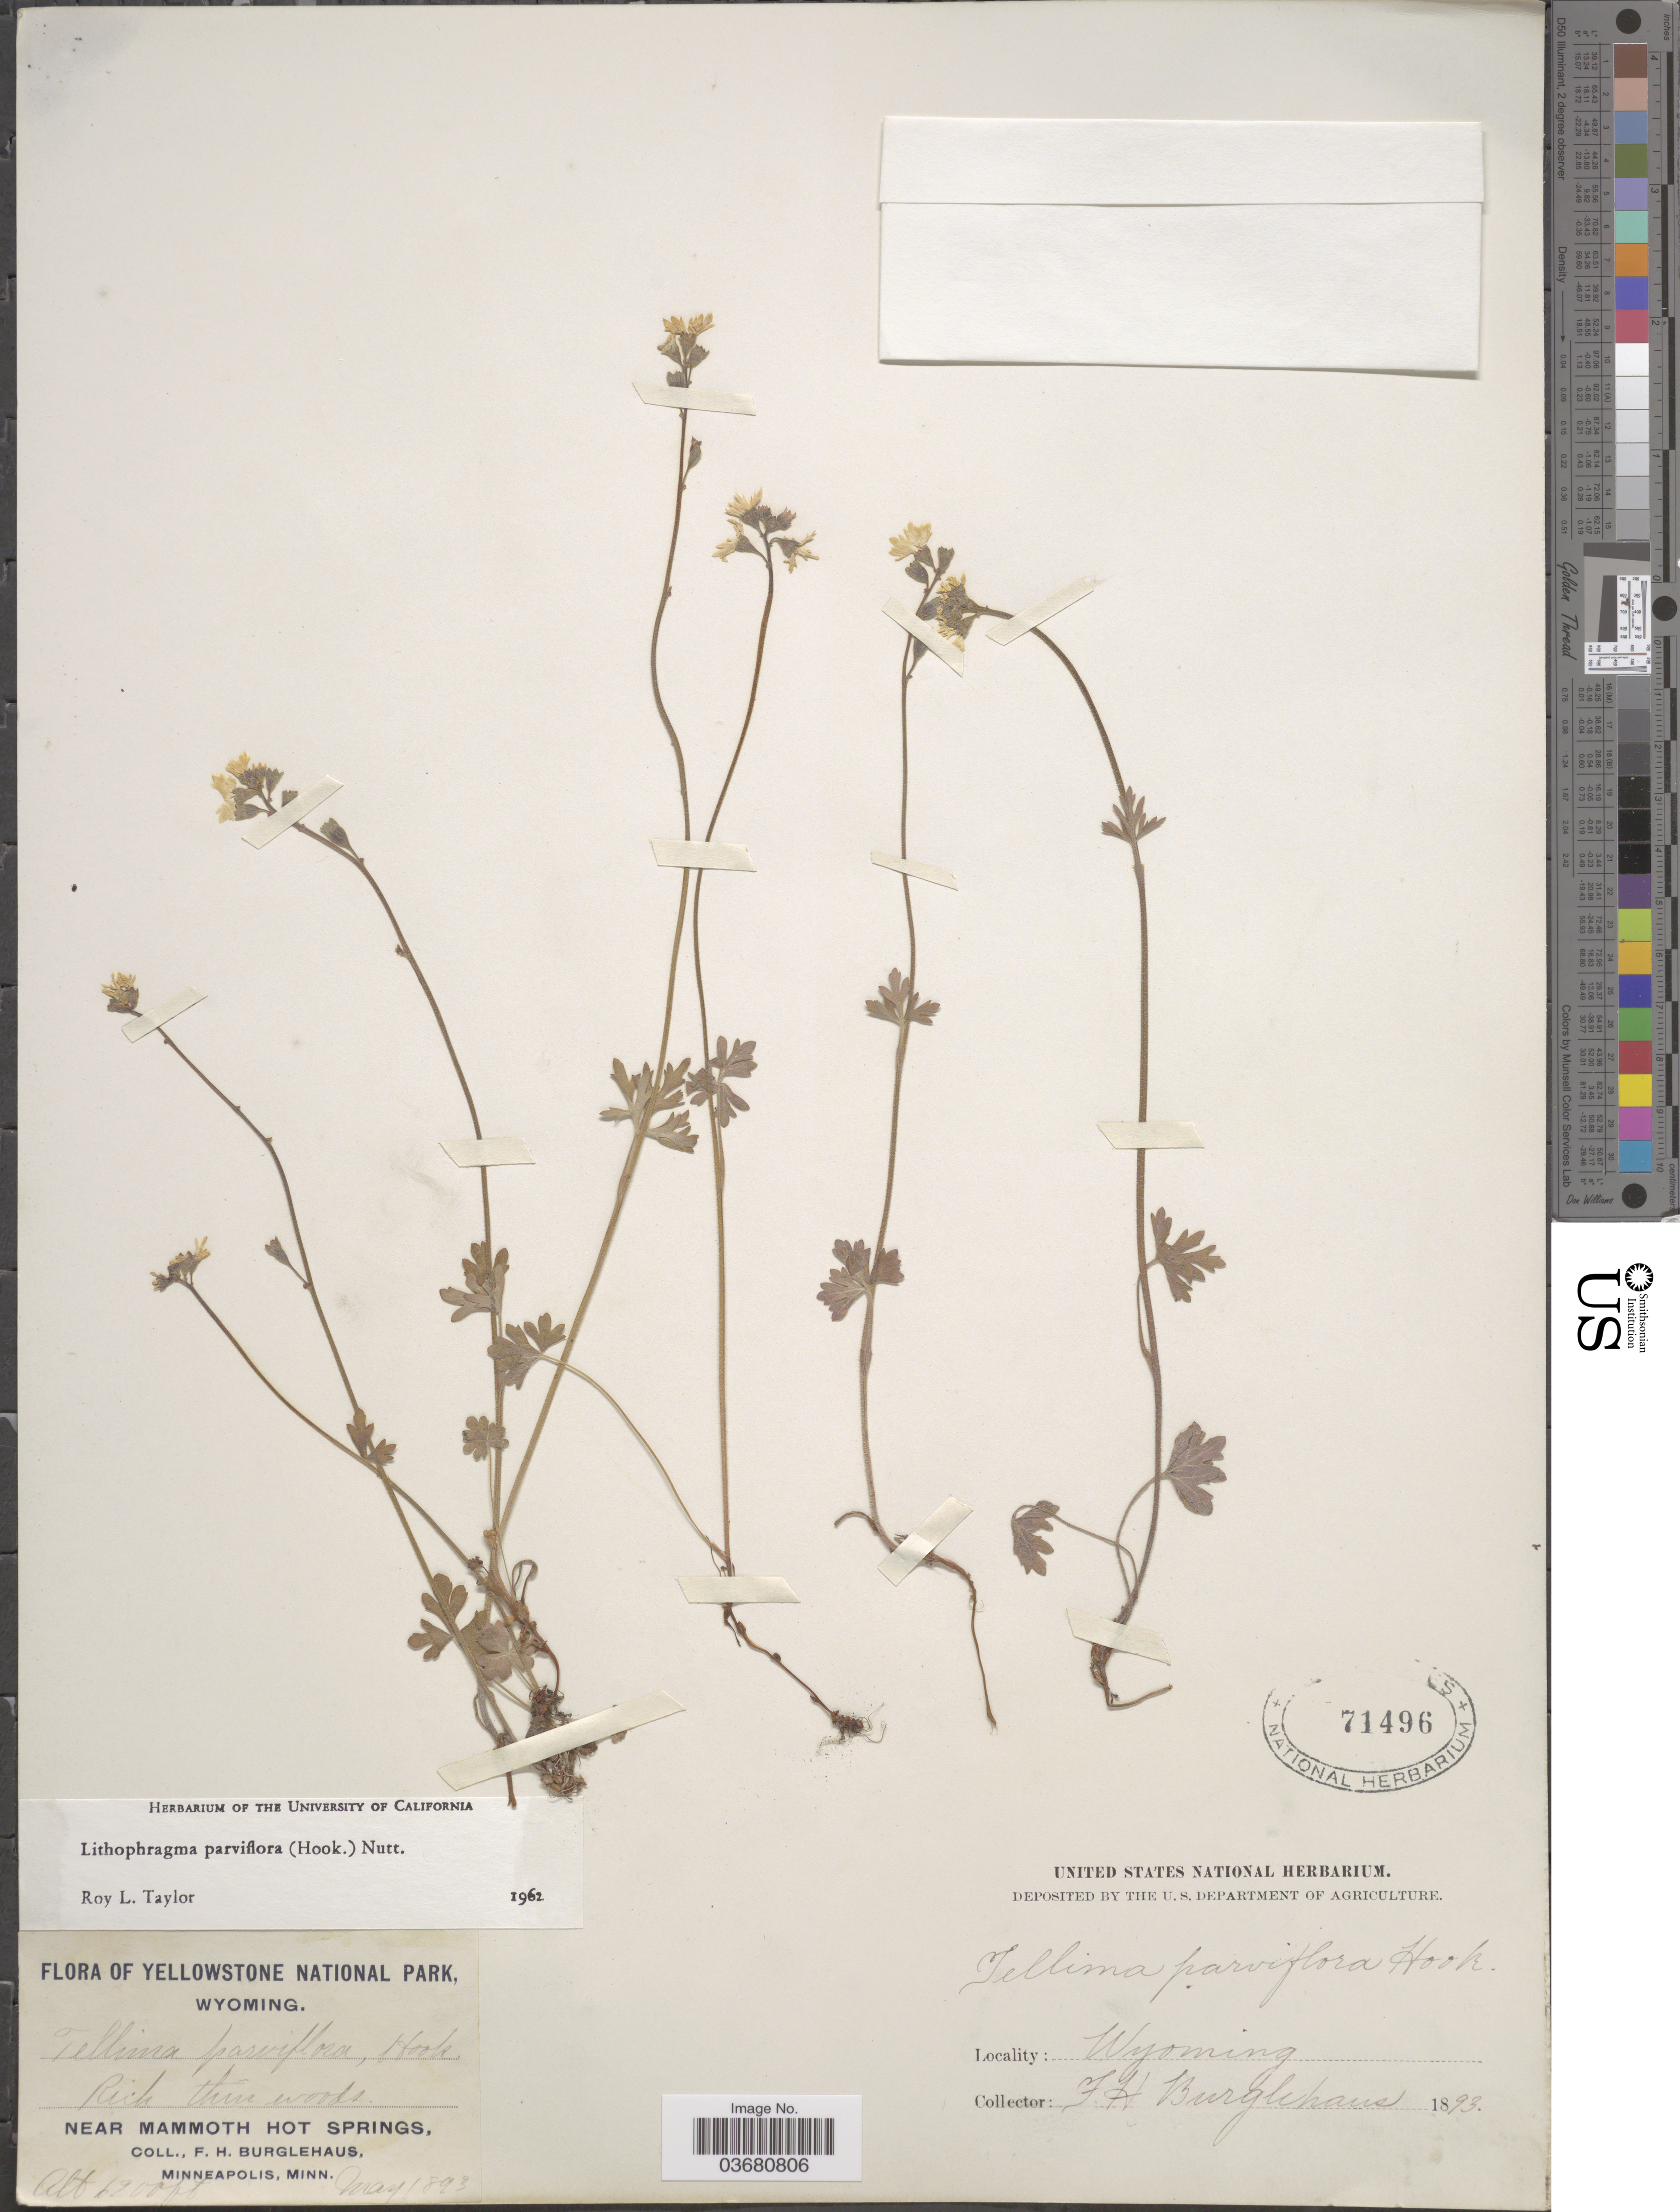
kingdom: Plantae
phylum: Tracheophyta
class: Magnoliopsida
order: Saxifragales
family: Saxifragaceae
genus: Lithophragma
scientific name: Lithophragma parviflorum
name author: (Hook.) Nutt.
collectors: F. Burglehaus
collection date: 1893-05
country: United States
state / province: Wyoming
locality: Yellowstone National Park. Near Mammoth Hot Springs.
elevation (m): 366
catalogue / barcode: US 71496